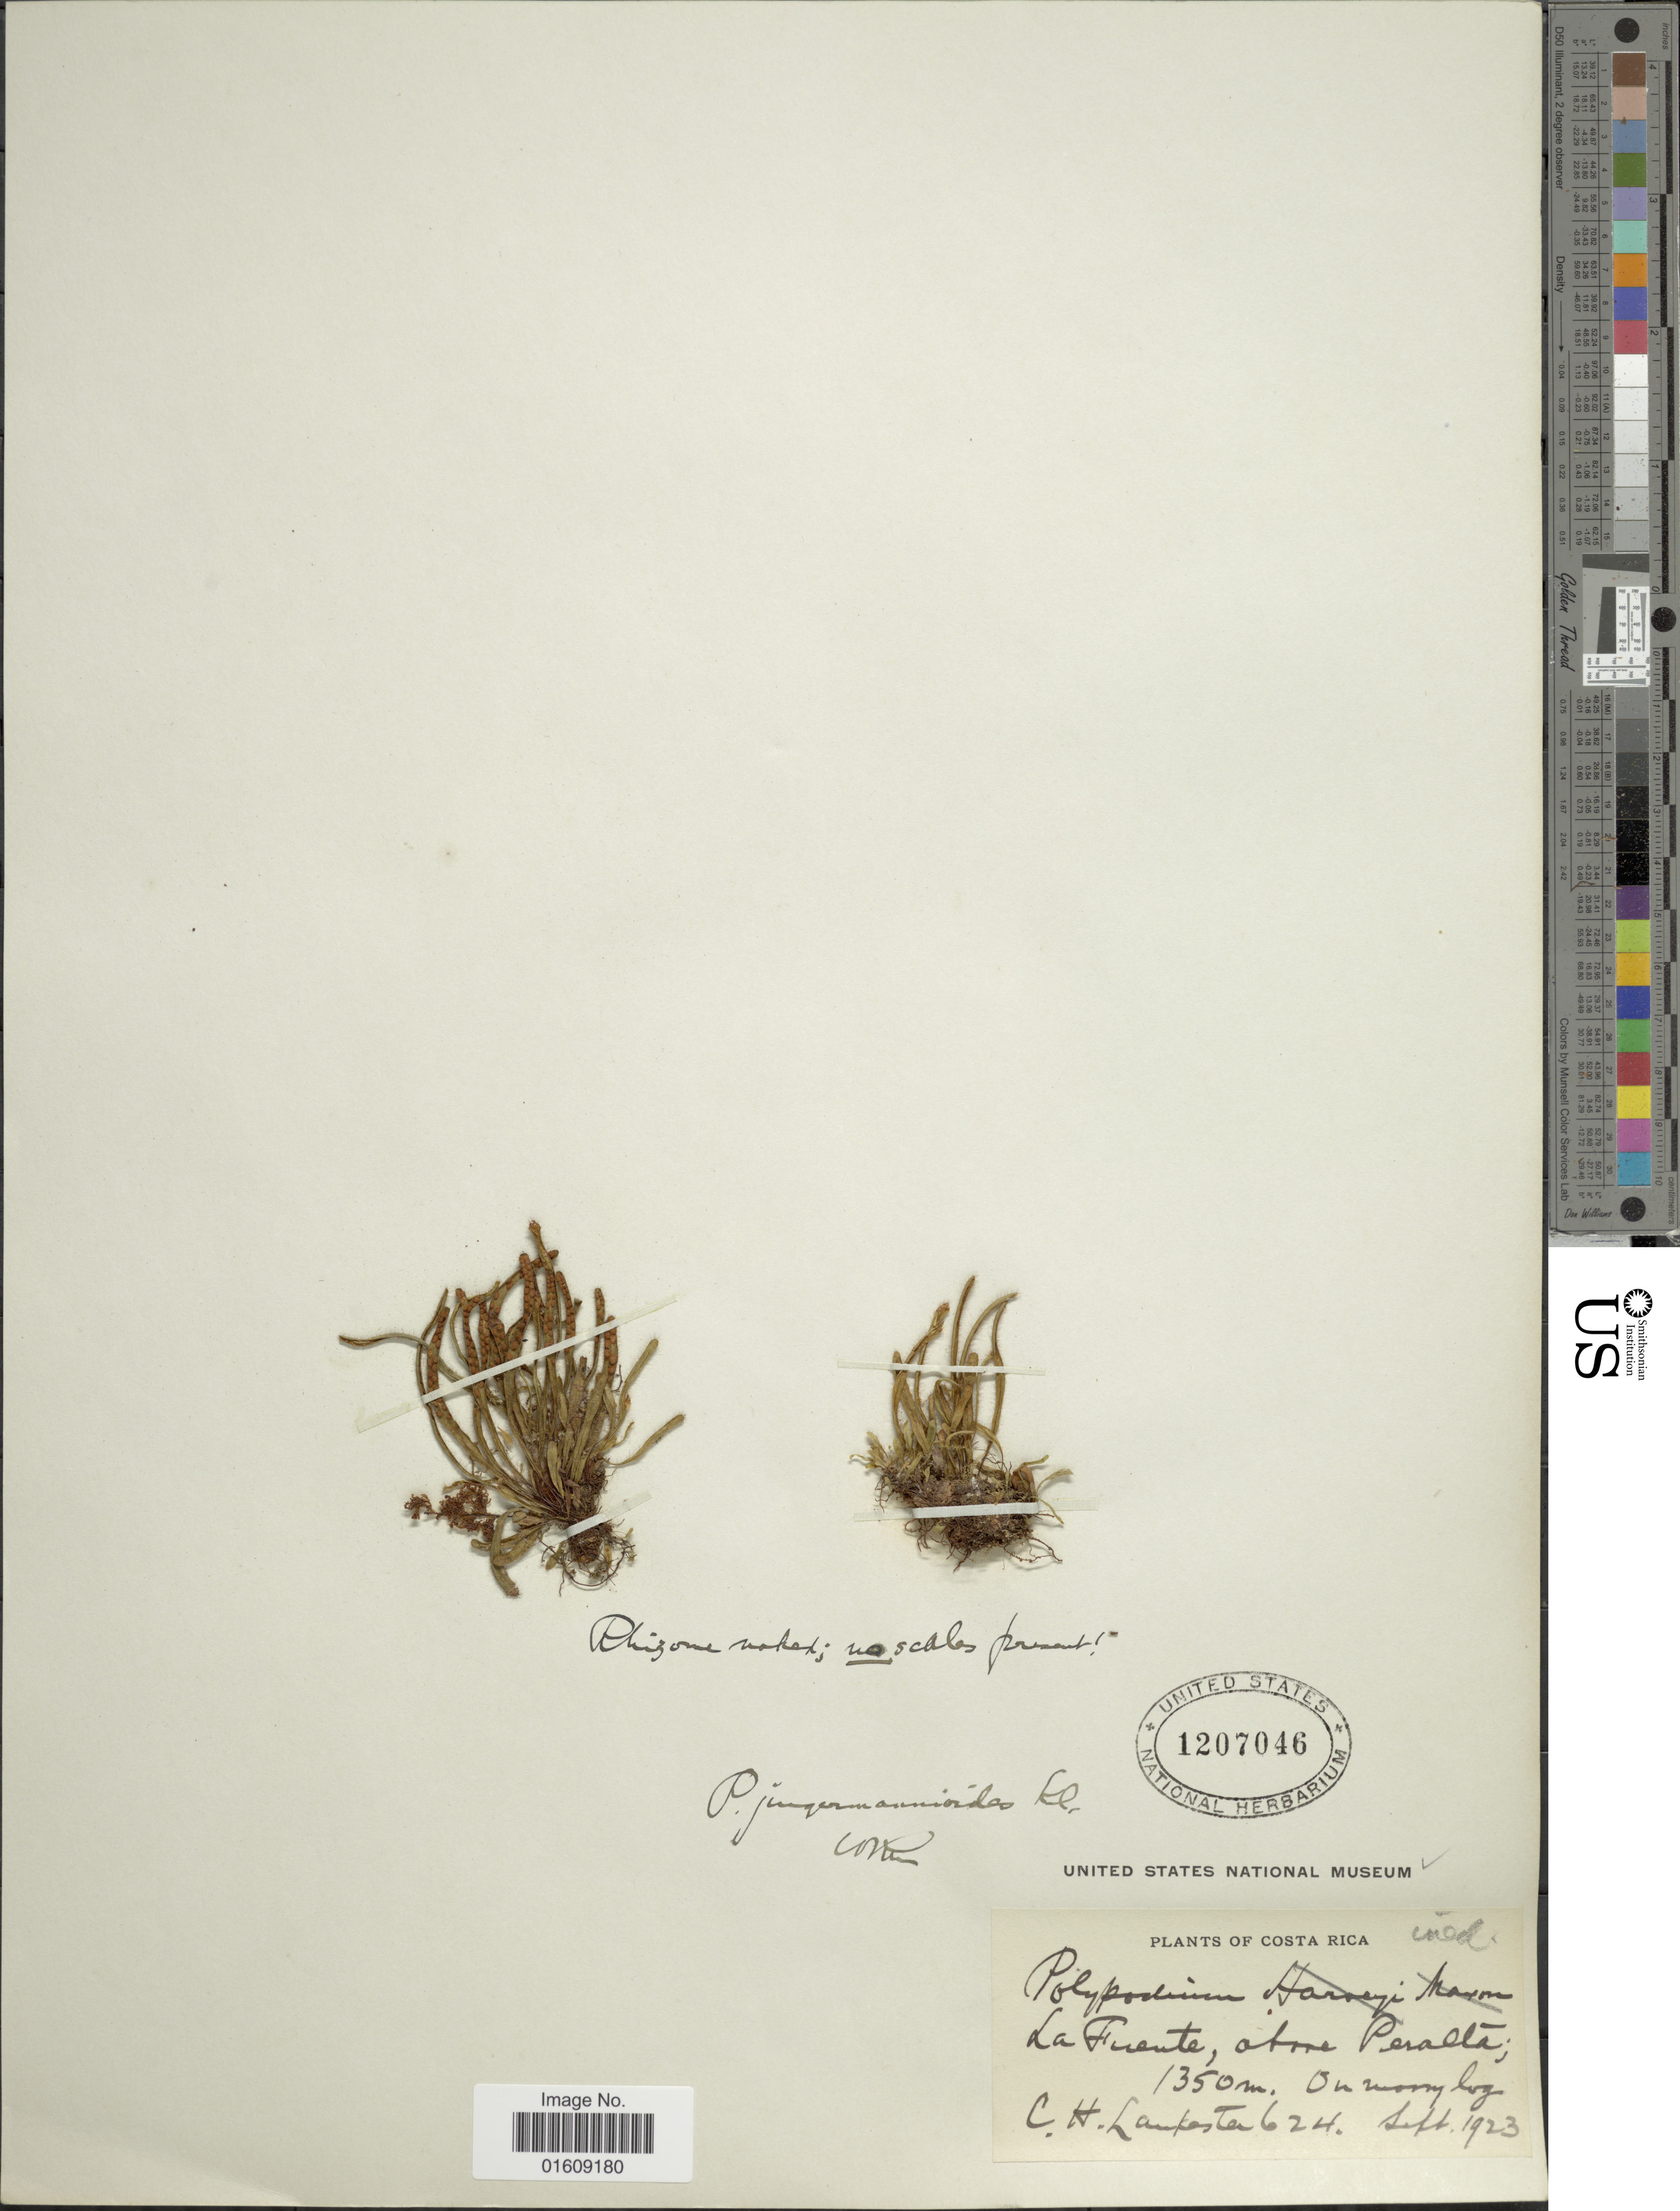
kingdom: Plantae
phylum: Tracheophyta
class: Polypodiopsida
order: Polypodiales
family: Polypodiaceae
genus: Ceradenia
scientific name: Ceradenia jungermannioides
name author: (Klotzsch) L.E. Bishop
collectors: C. H. Lankester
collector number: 624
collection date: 1923-09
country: Costa Rica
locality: Costa Rica, La Fuente, above Peralta.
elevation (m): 1350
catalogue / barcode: US 1207046